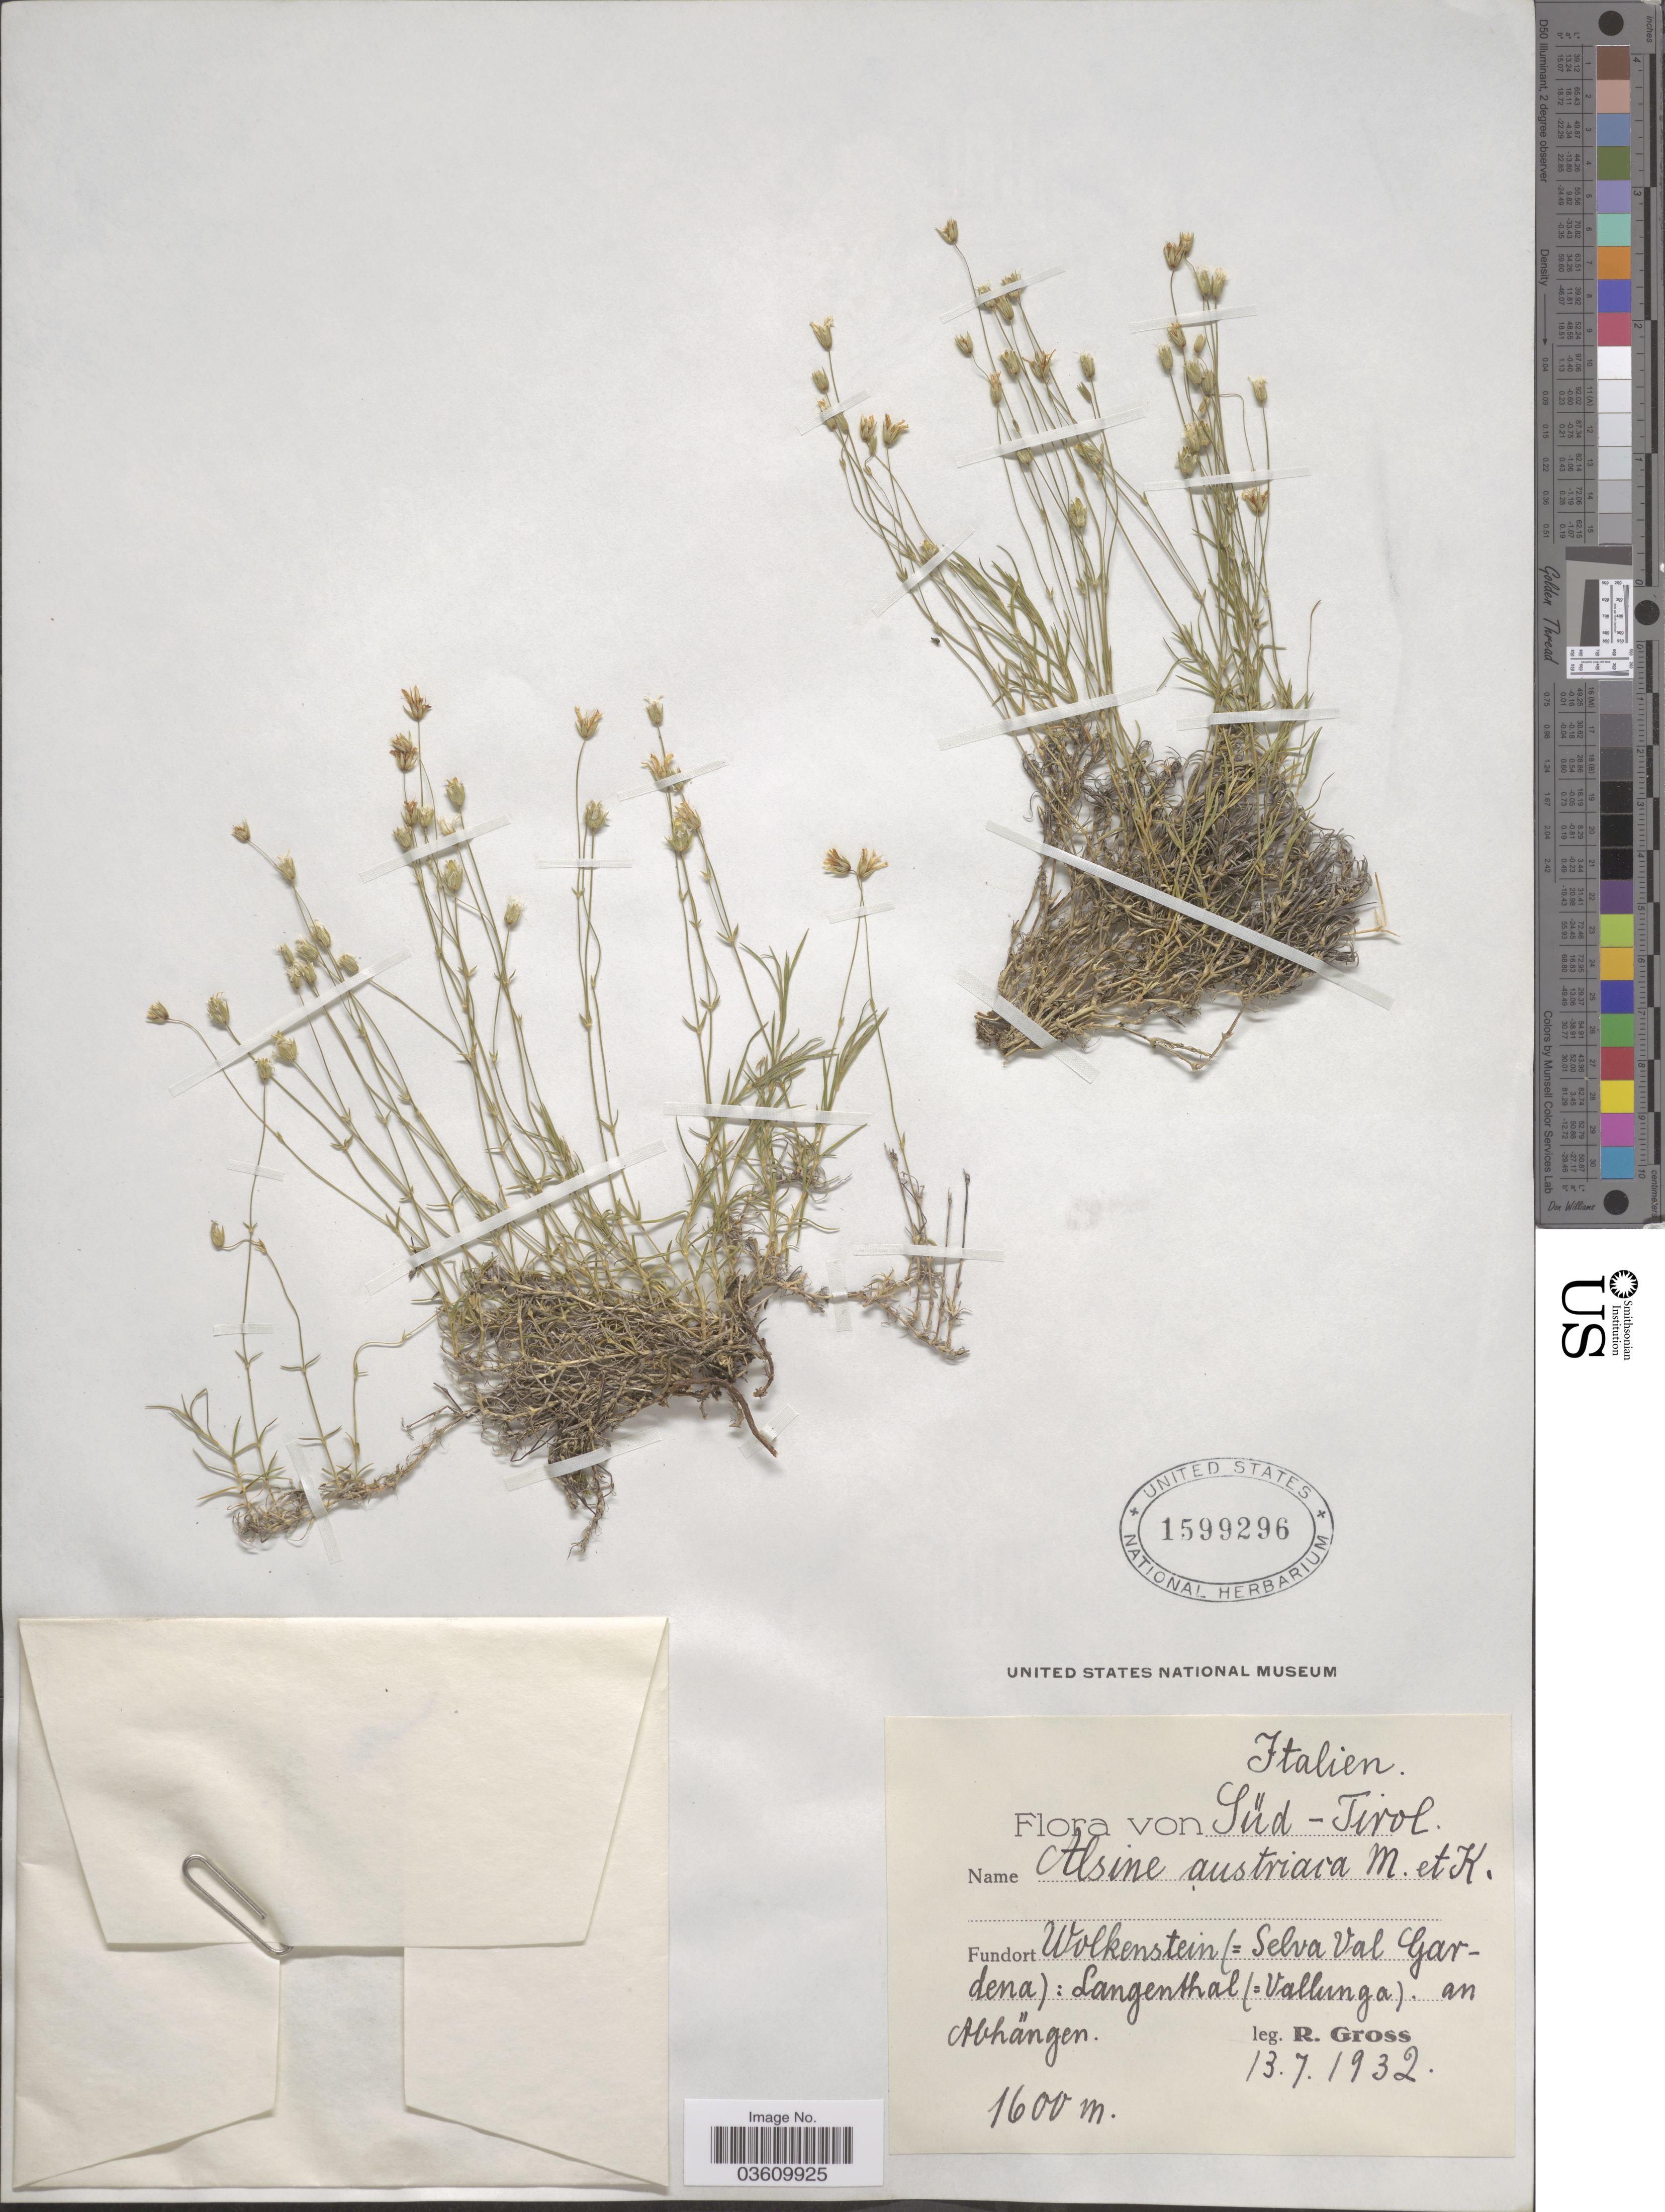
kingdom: Plantae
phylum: Tracheophyta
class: Magnoliopsida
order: Caryophyllales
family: Caryophyllaceae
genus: Sabulina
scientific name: Sabulina austriaca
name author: (Jacq.) Rchb.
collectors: R. Gross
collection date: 1932-07-13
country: Italy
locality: Süd-Tirol. Fundort Wolkenstein (=Selva Val Gardena): Langenthal (=Vallunga). an Abhängen.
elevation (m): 1600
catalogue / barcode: US 1599296